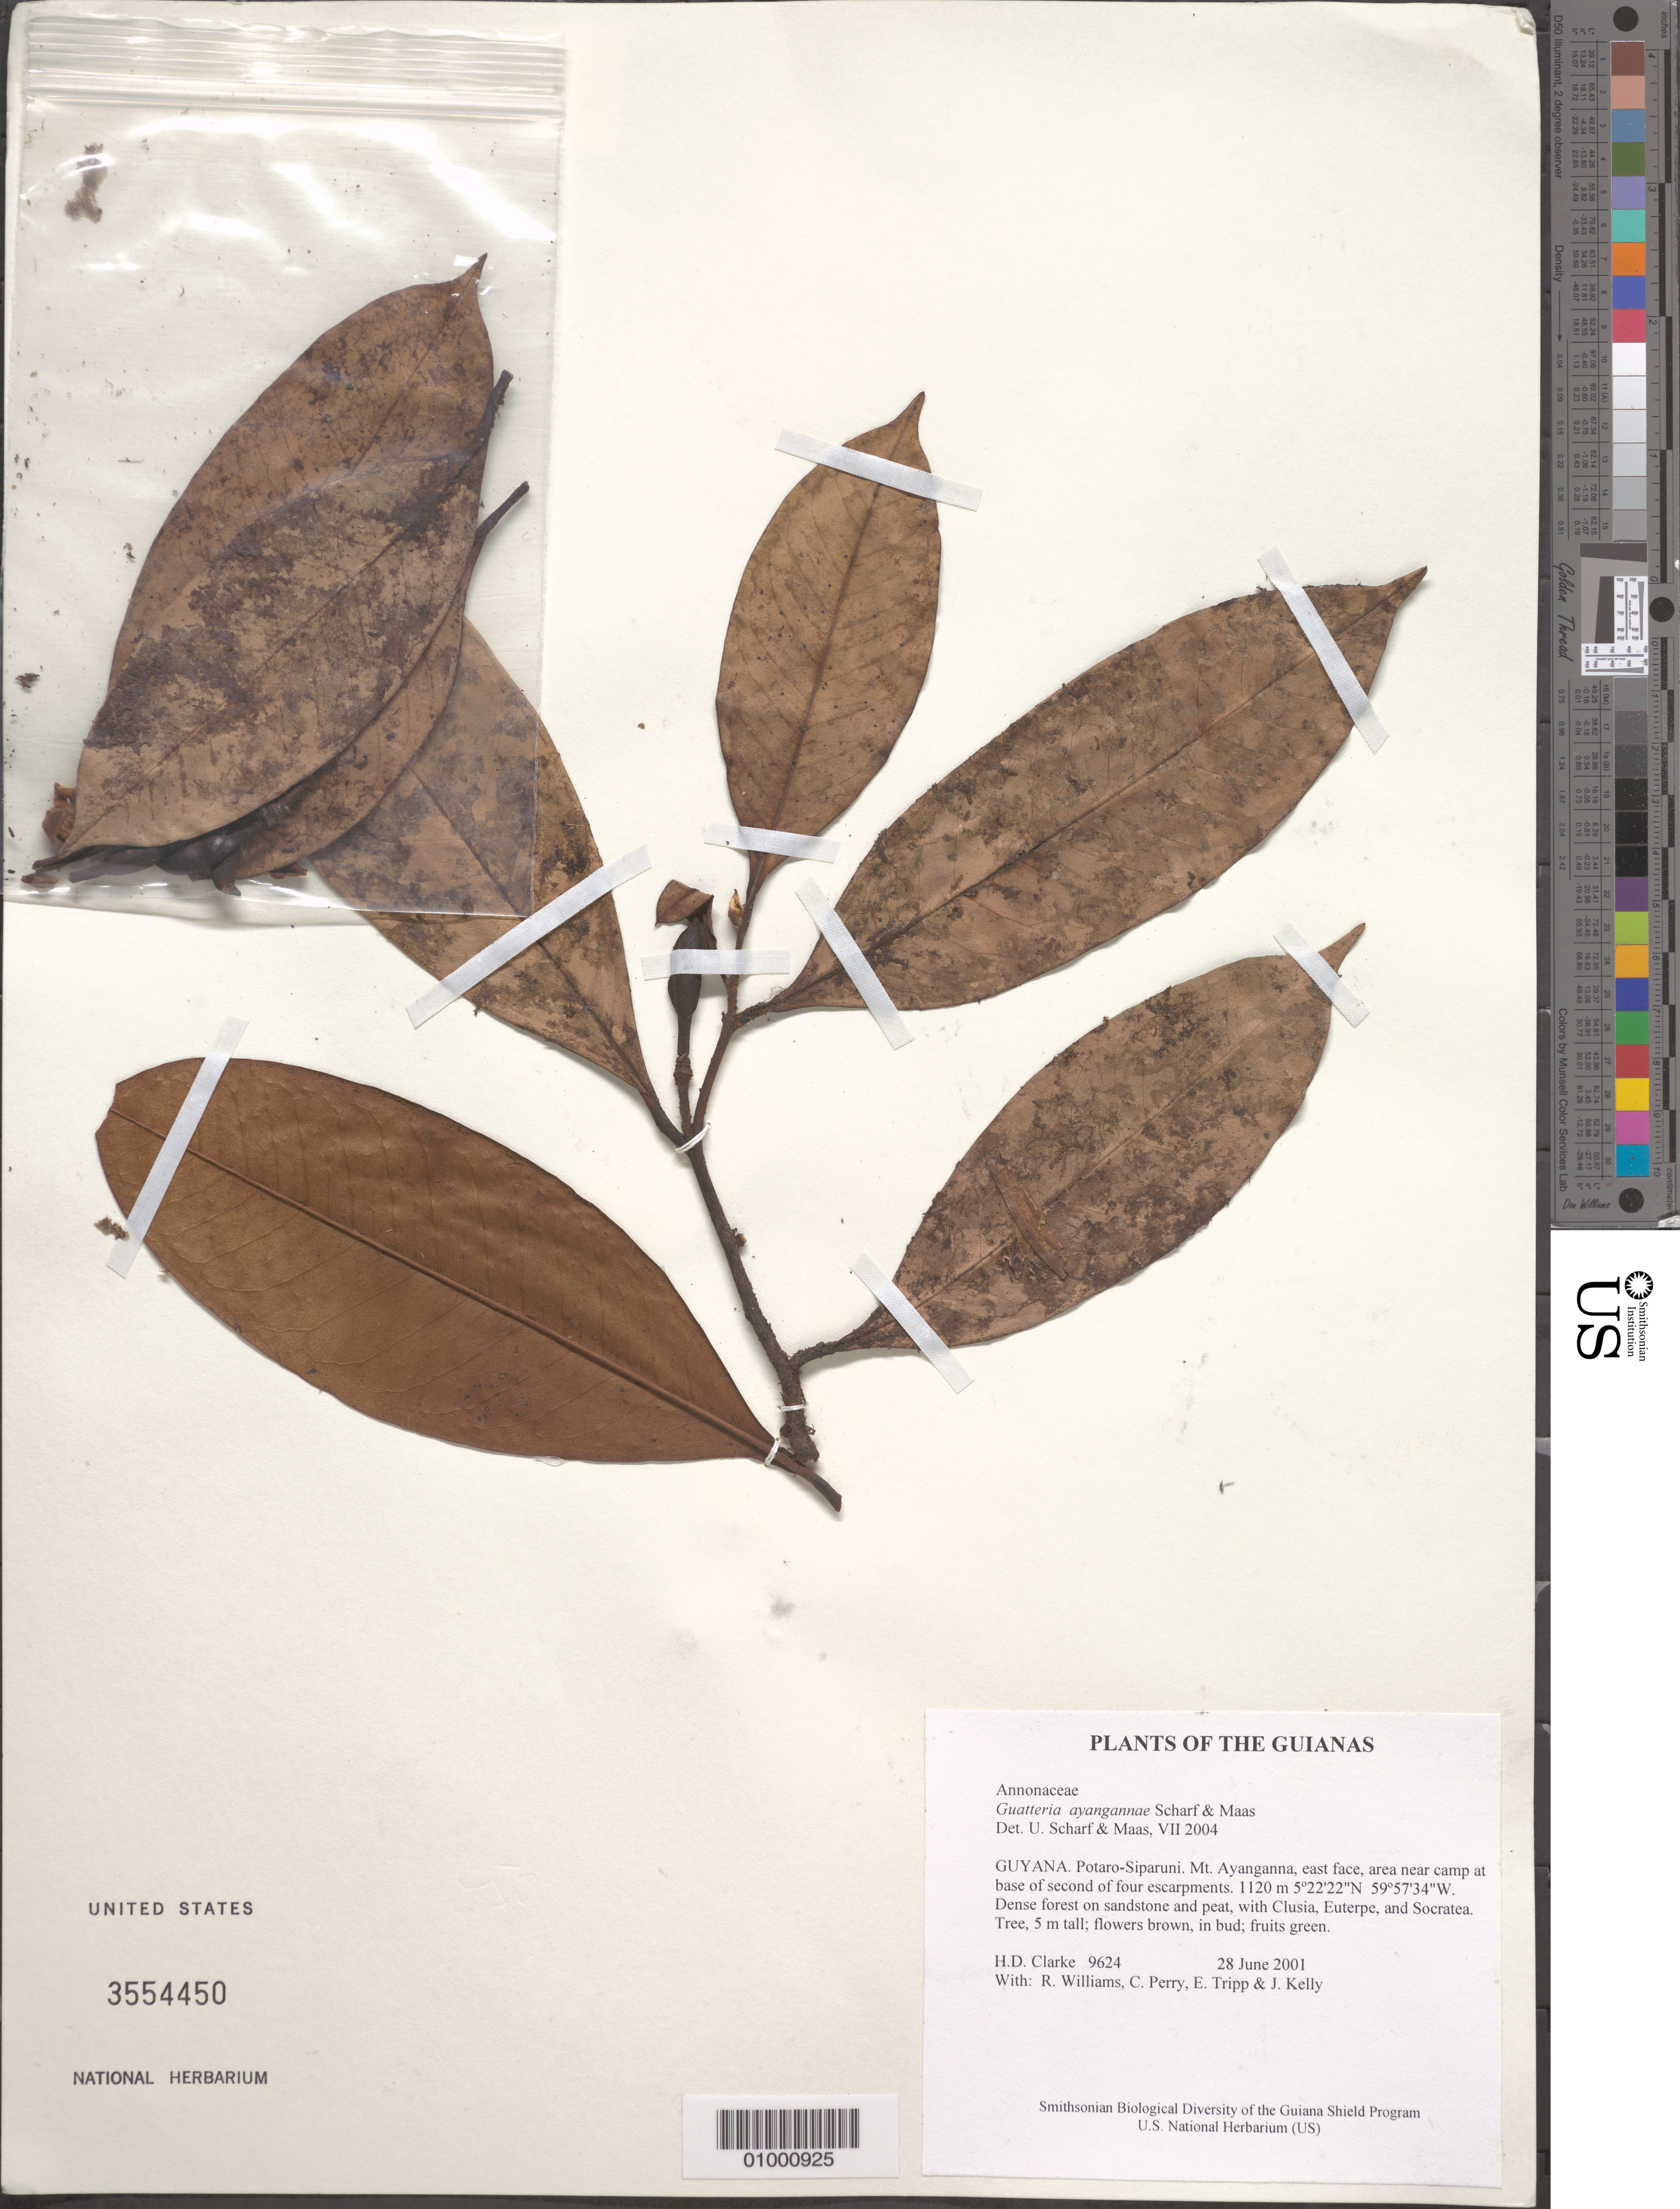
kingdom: Plantae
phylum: Tracheophyta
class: Magnoliopsida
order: Magnoliales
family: Annonaceae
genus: Guatteria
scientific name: Guatteria ayangannae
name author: Scharf & Maas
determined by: Scharf, U.; Maas, P. J.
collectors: H. D. Clarke, R. Williams, C. Perry, E. Tripp & J. Kelly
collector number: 9624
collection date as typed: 28 June 2001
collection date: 2001-06-28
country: Guyana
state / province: Potaro-Siparuni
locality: Mt. Ayanganna, east face, area near camp at base of second of four escarpments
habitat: Dense forest on sandstone and peat, with Clusia, Euterpe, and Socratea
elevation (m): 1120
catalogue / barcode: US 3554450